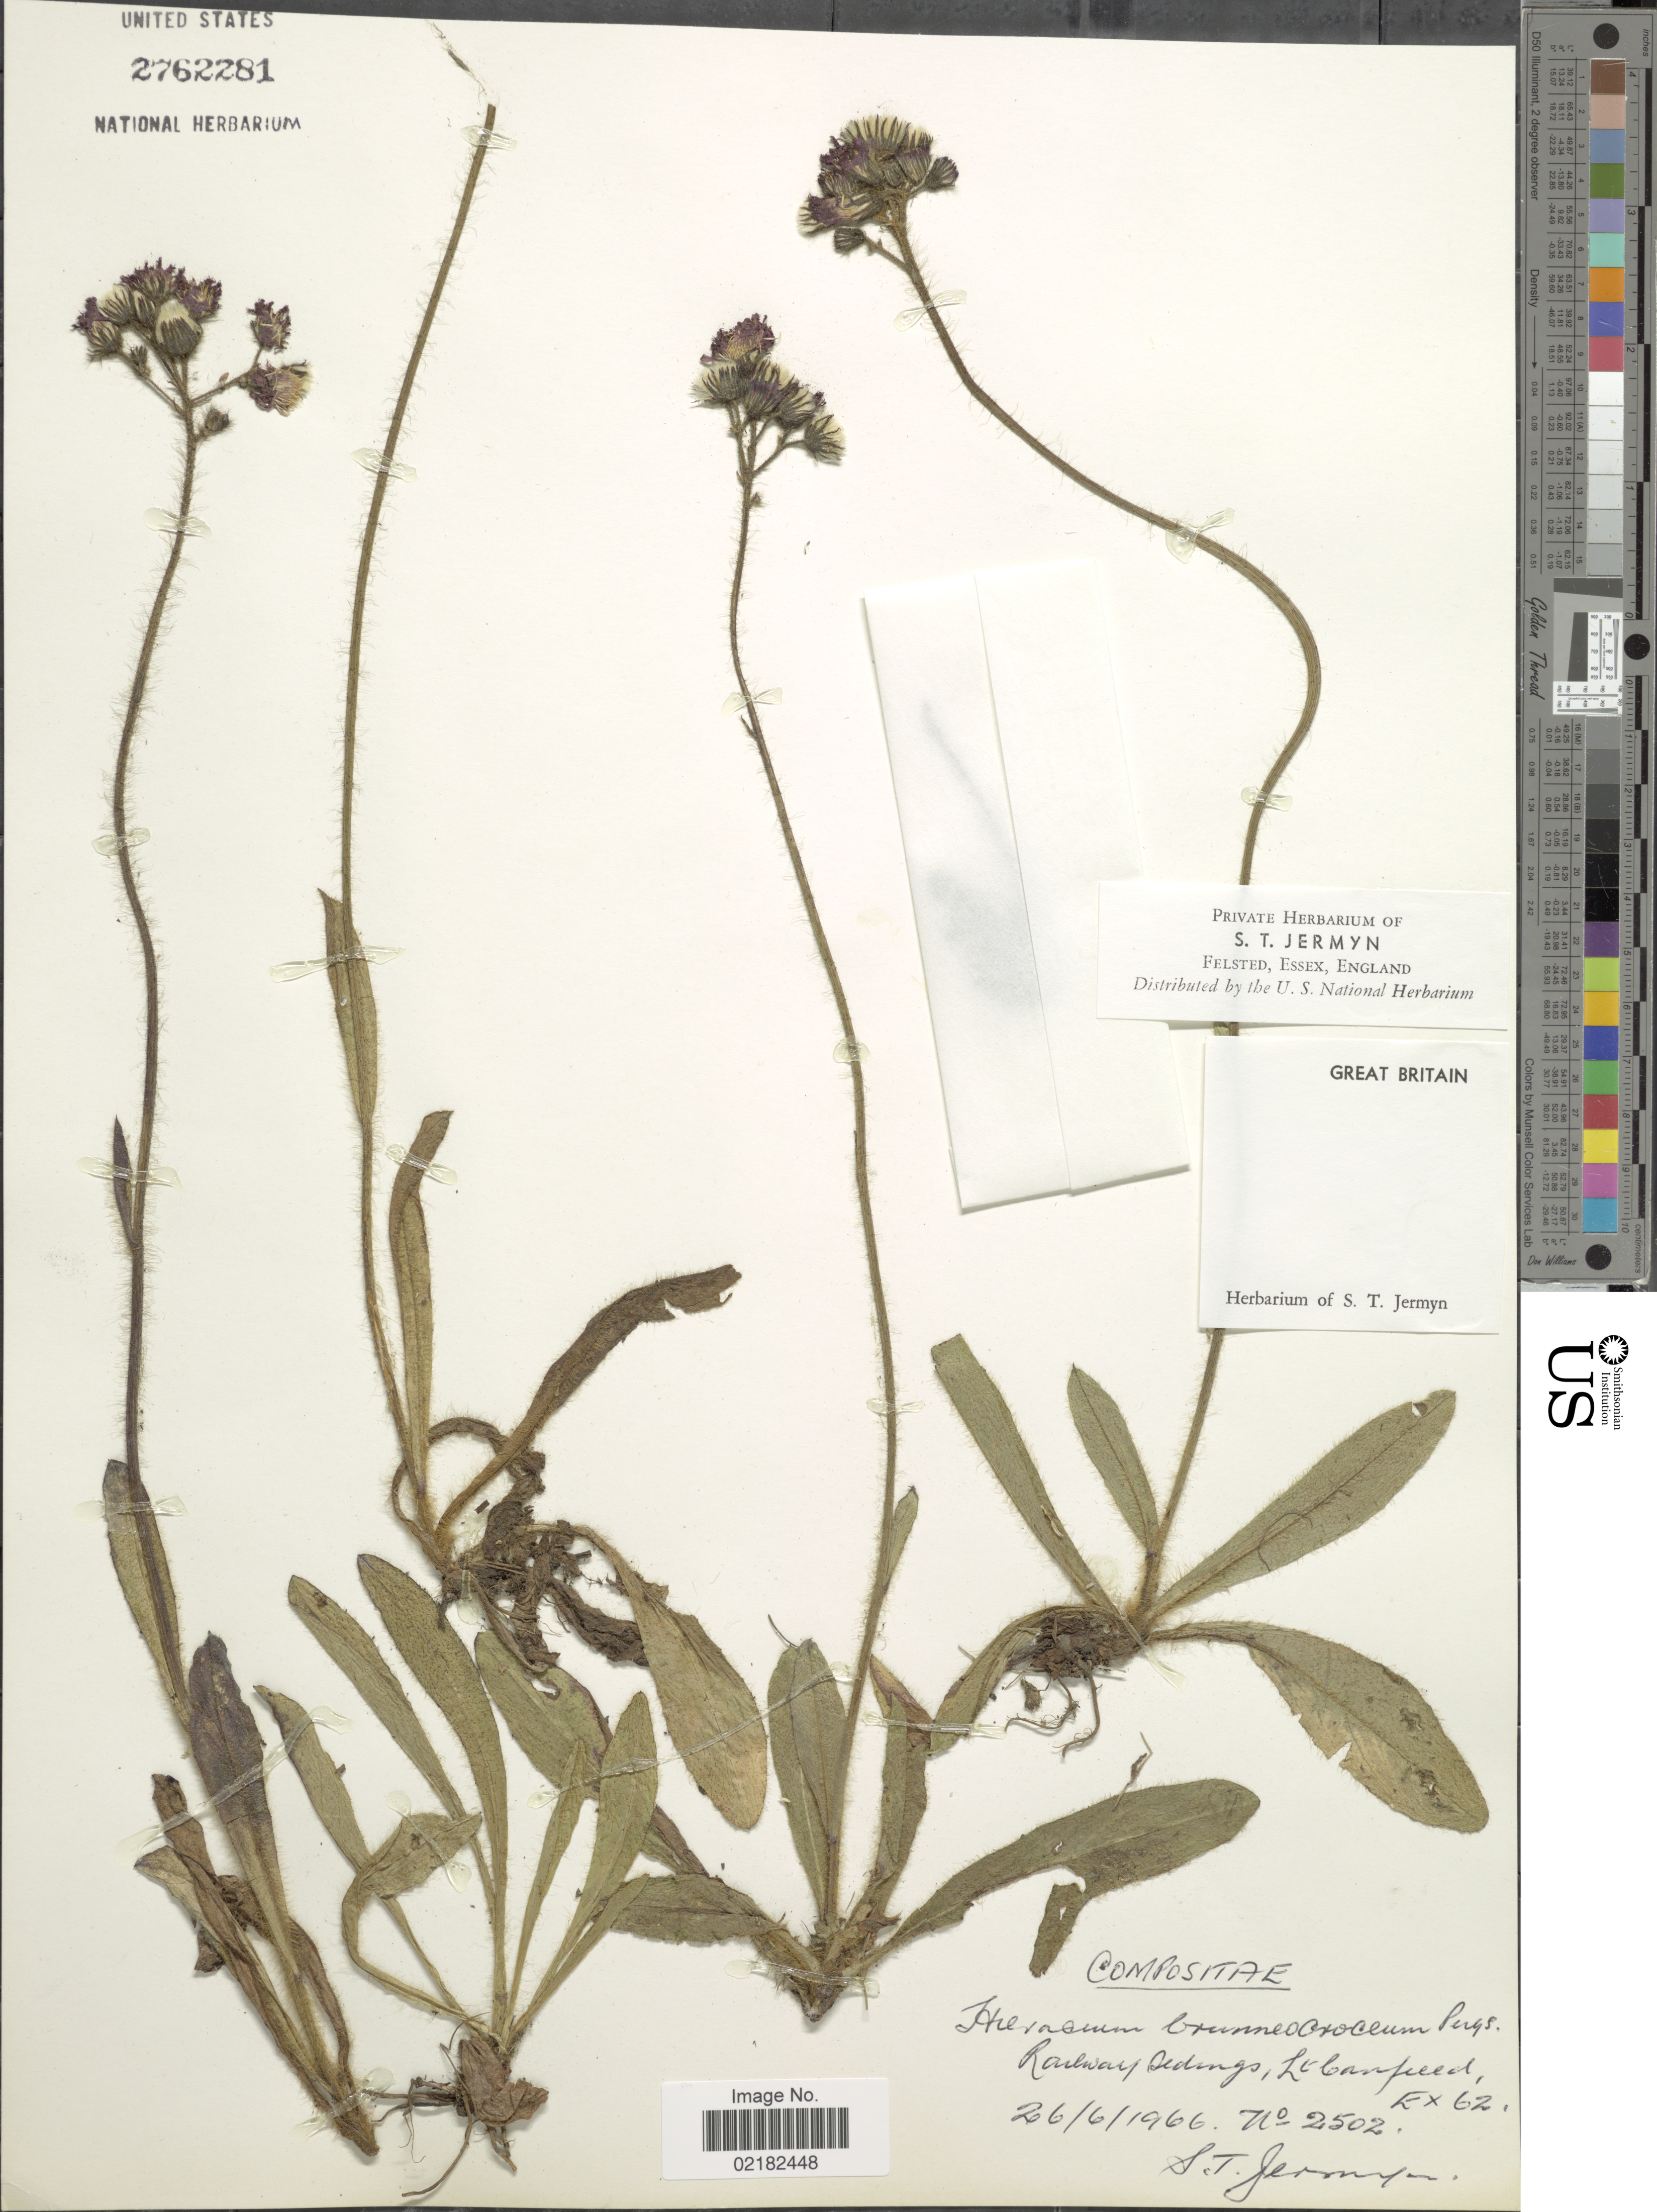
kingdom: Plantae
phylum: Tracheophyta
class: Magnoliopsida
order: Asterales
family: Asteraceae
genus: Pilosella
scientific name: Pilosella aurantiaca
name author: (L.) F.W. Schultz & Sch. Bip.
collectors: S. Jermyn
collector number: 2502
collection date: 1966-06-26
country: United Kingdom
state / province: England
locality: Great Britain, railway sidings, Lt. Canfield, Ex. 62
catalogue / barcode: US 2762281